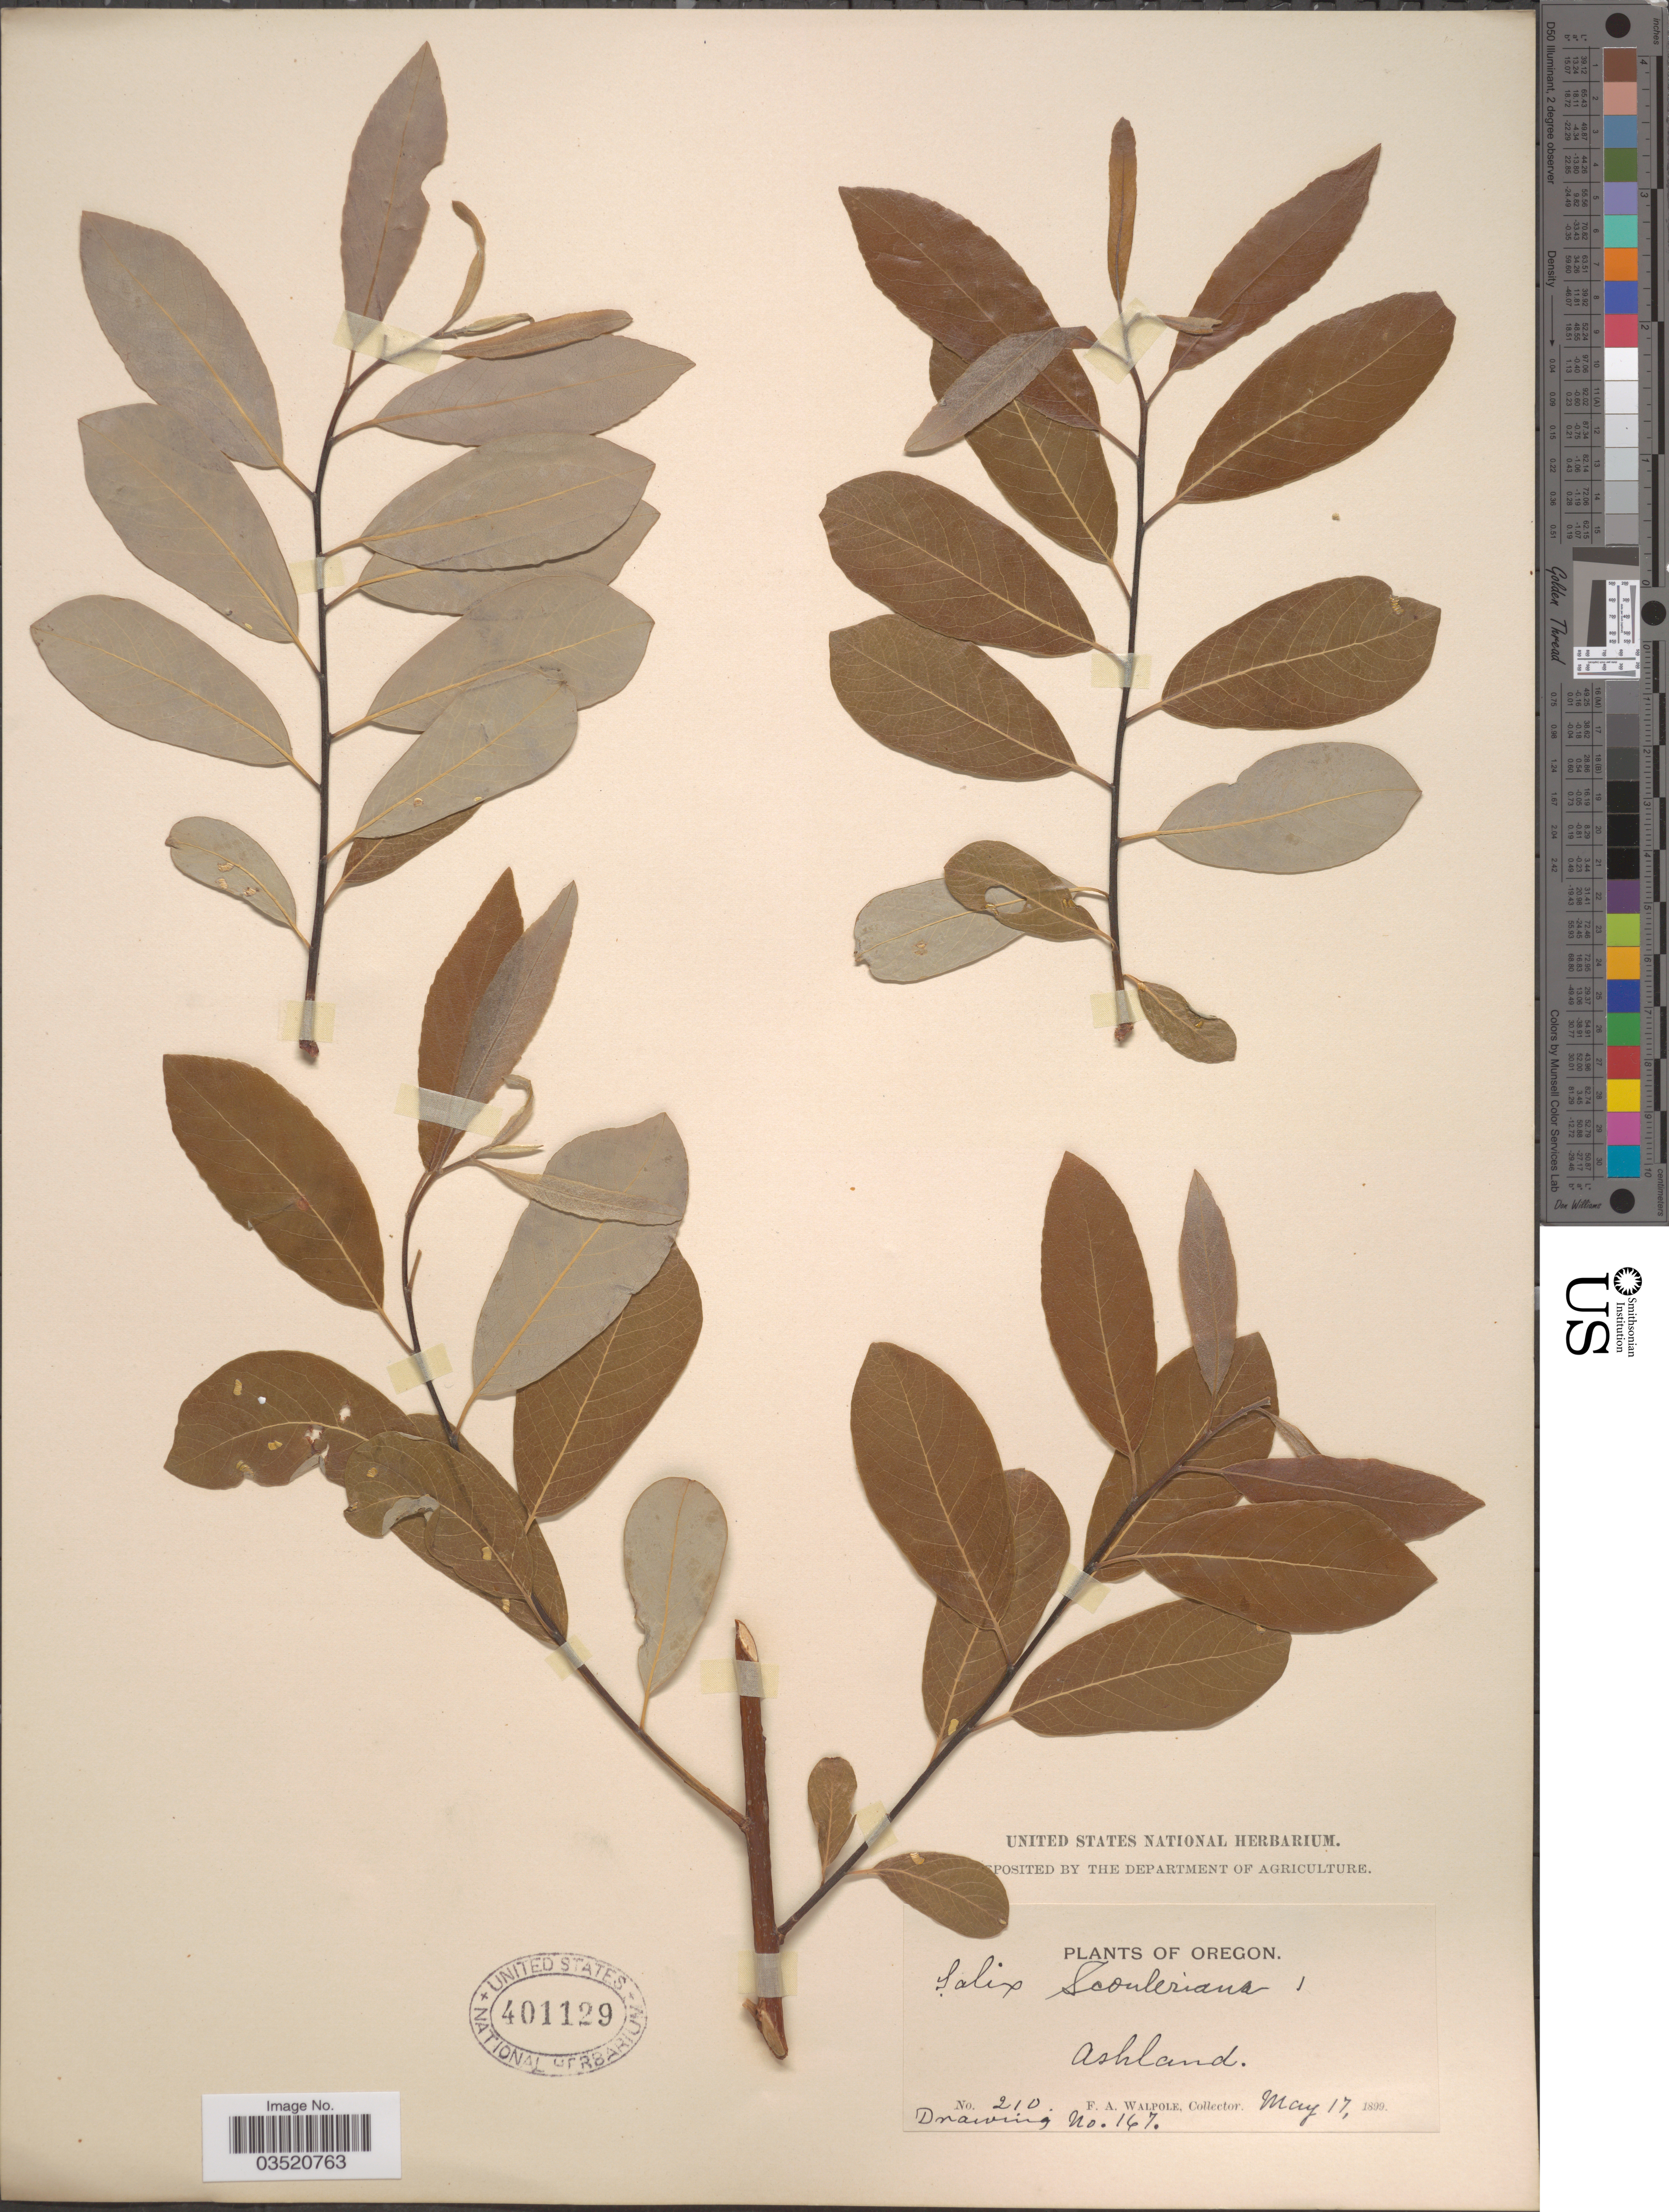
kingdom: Plantae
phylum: Tracheophyta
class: Magnoliopsida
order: Malpighiales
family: Salicaceae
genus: Salix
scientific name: Salix scouleriana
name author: Barratt ex Hook.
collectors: F. Walpole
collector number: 210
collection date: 1899-05-17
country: United States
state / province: Oregon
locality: Ashland.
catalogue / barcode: US 401129